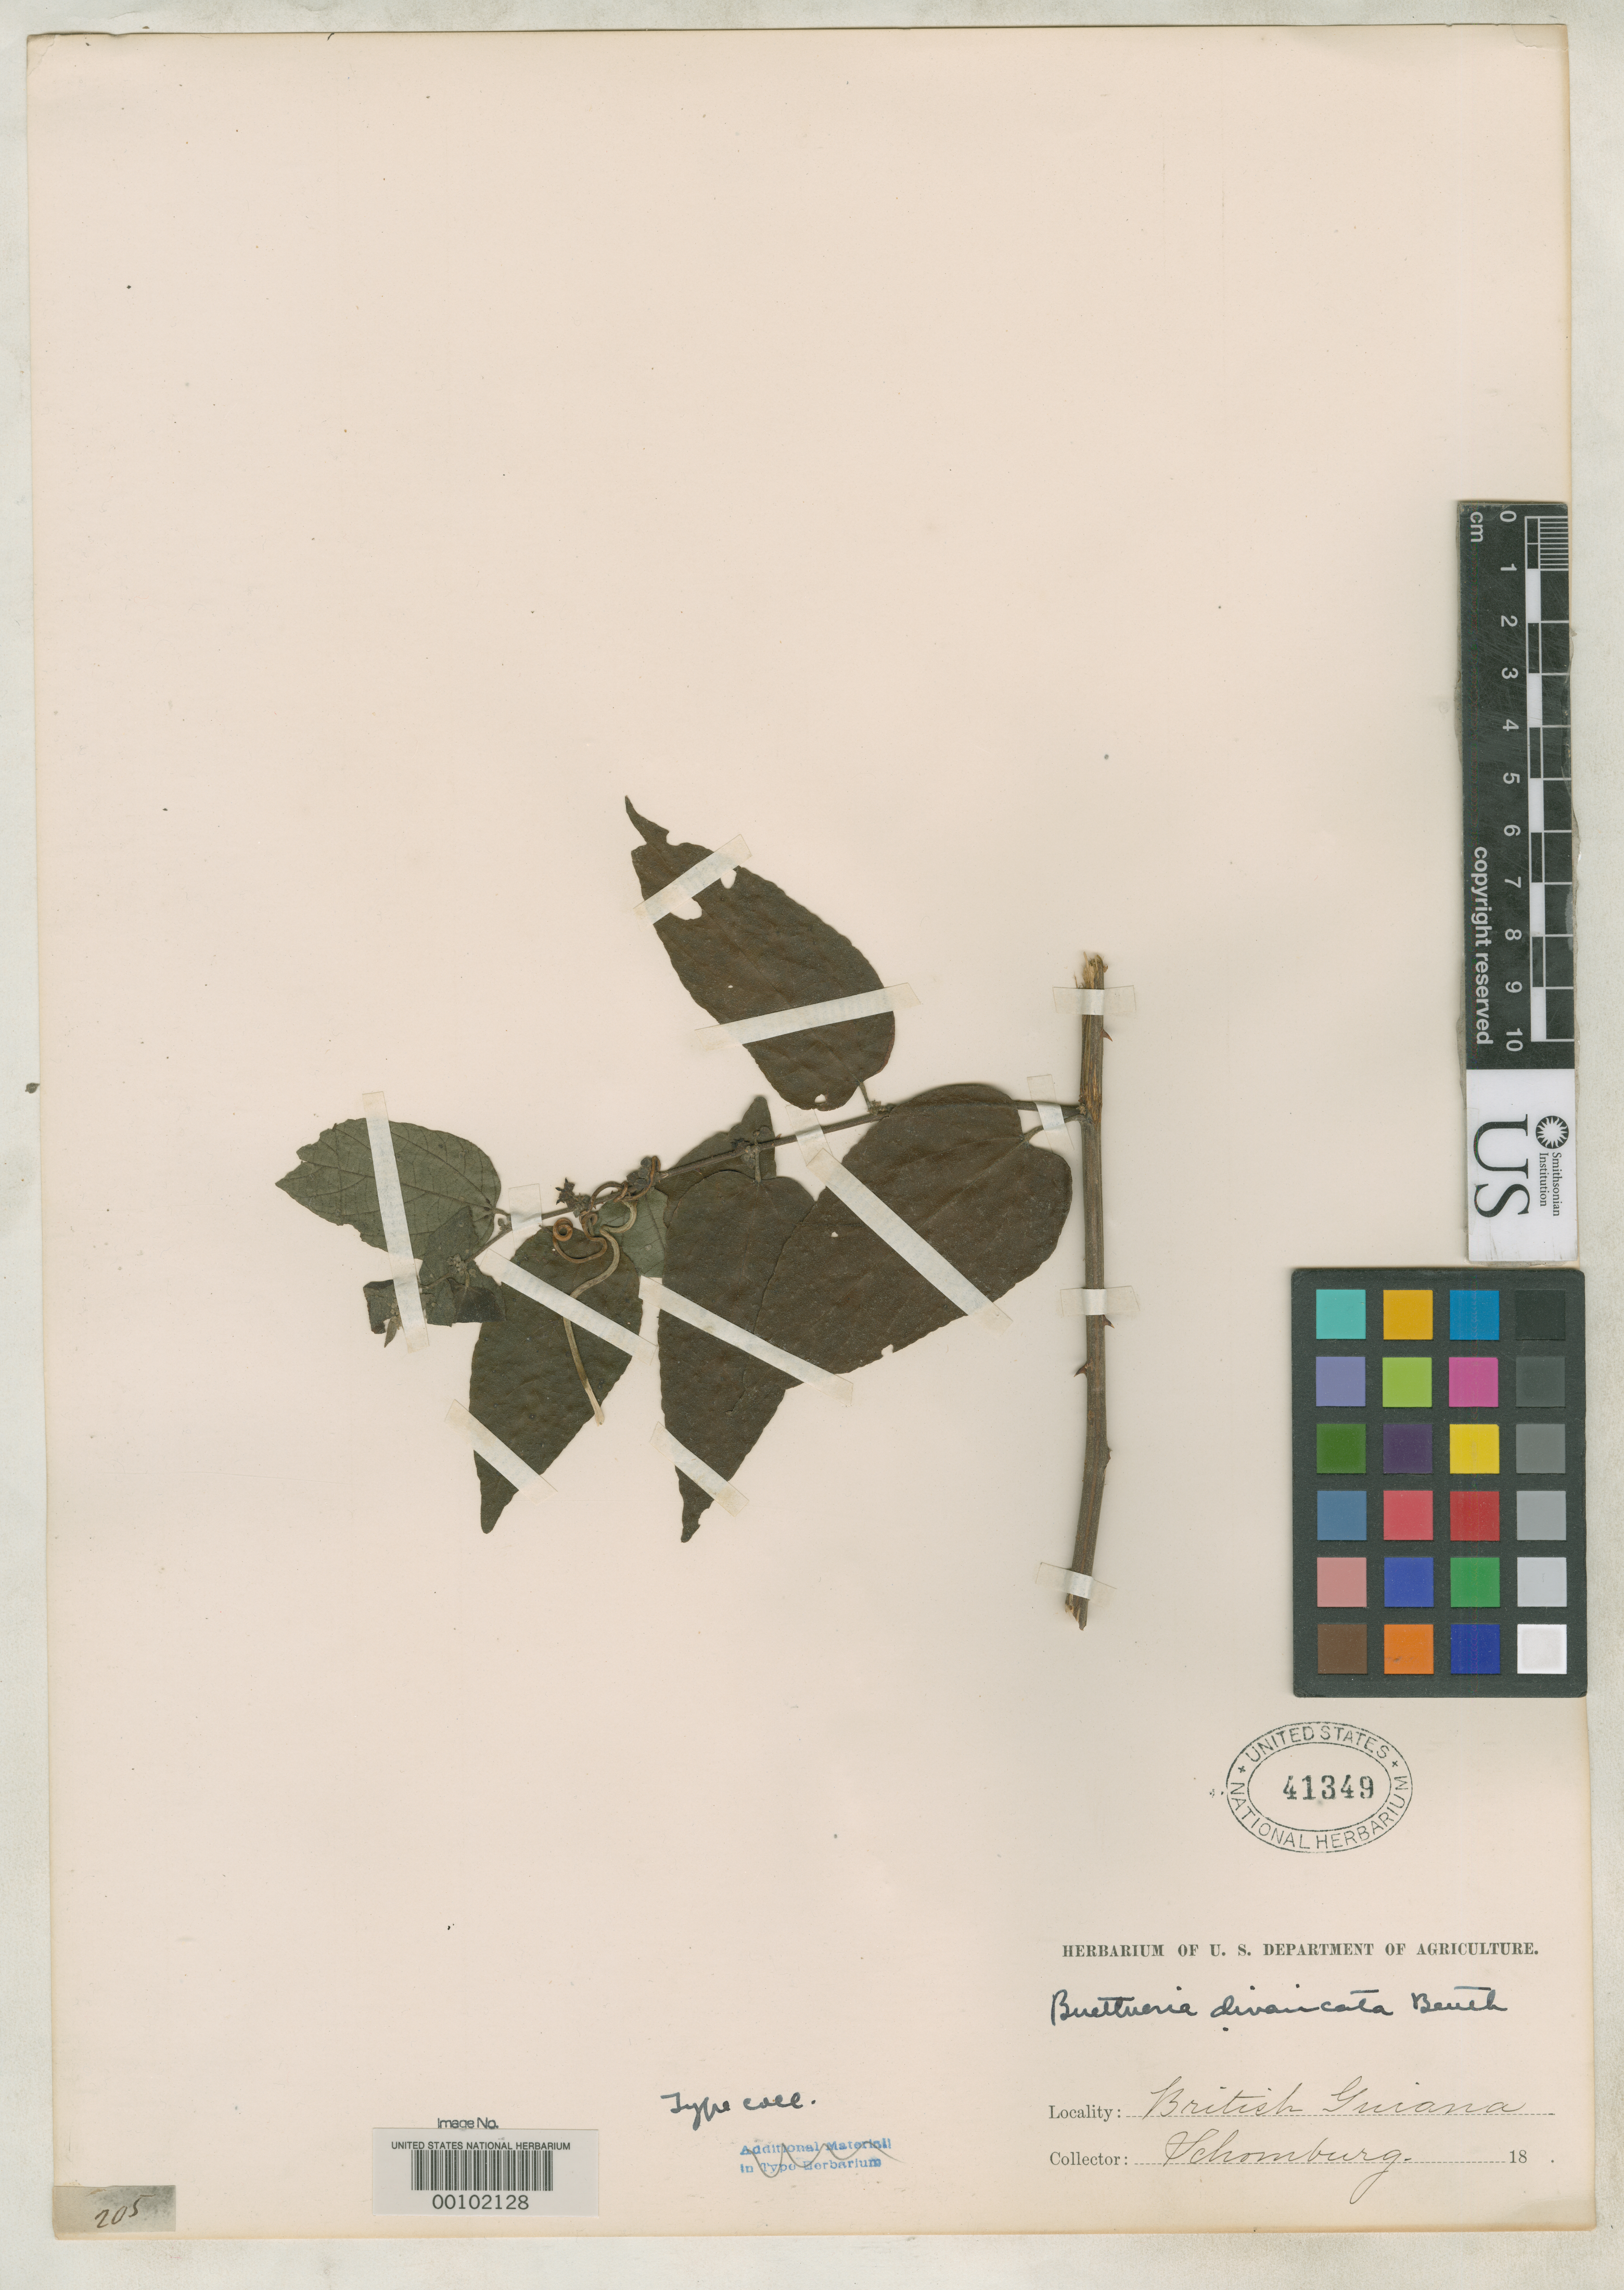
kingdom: Plantae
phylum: Tracheophyta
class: Magnoliopsida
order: Malvales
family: Malvaceae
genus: Byttneria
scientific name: Byttneria divaricata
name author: Benth.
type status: Isotype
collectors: R. H. Schomburgk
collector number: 205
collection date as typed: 18--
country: Guyana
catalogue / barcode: US 41349